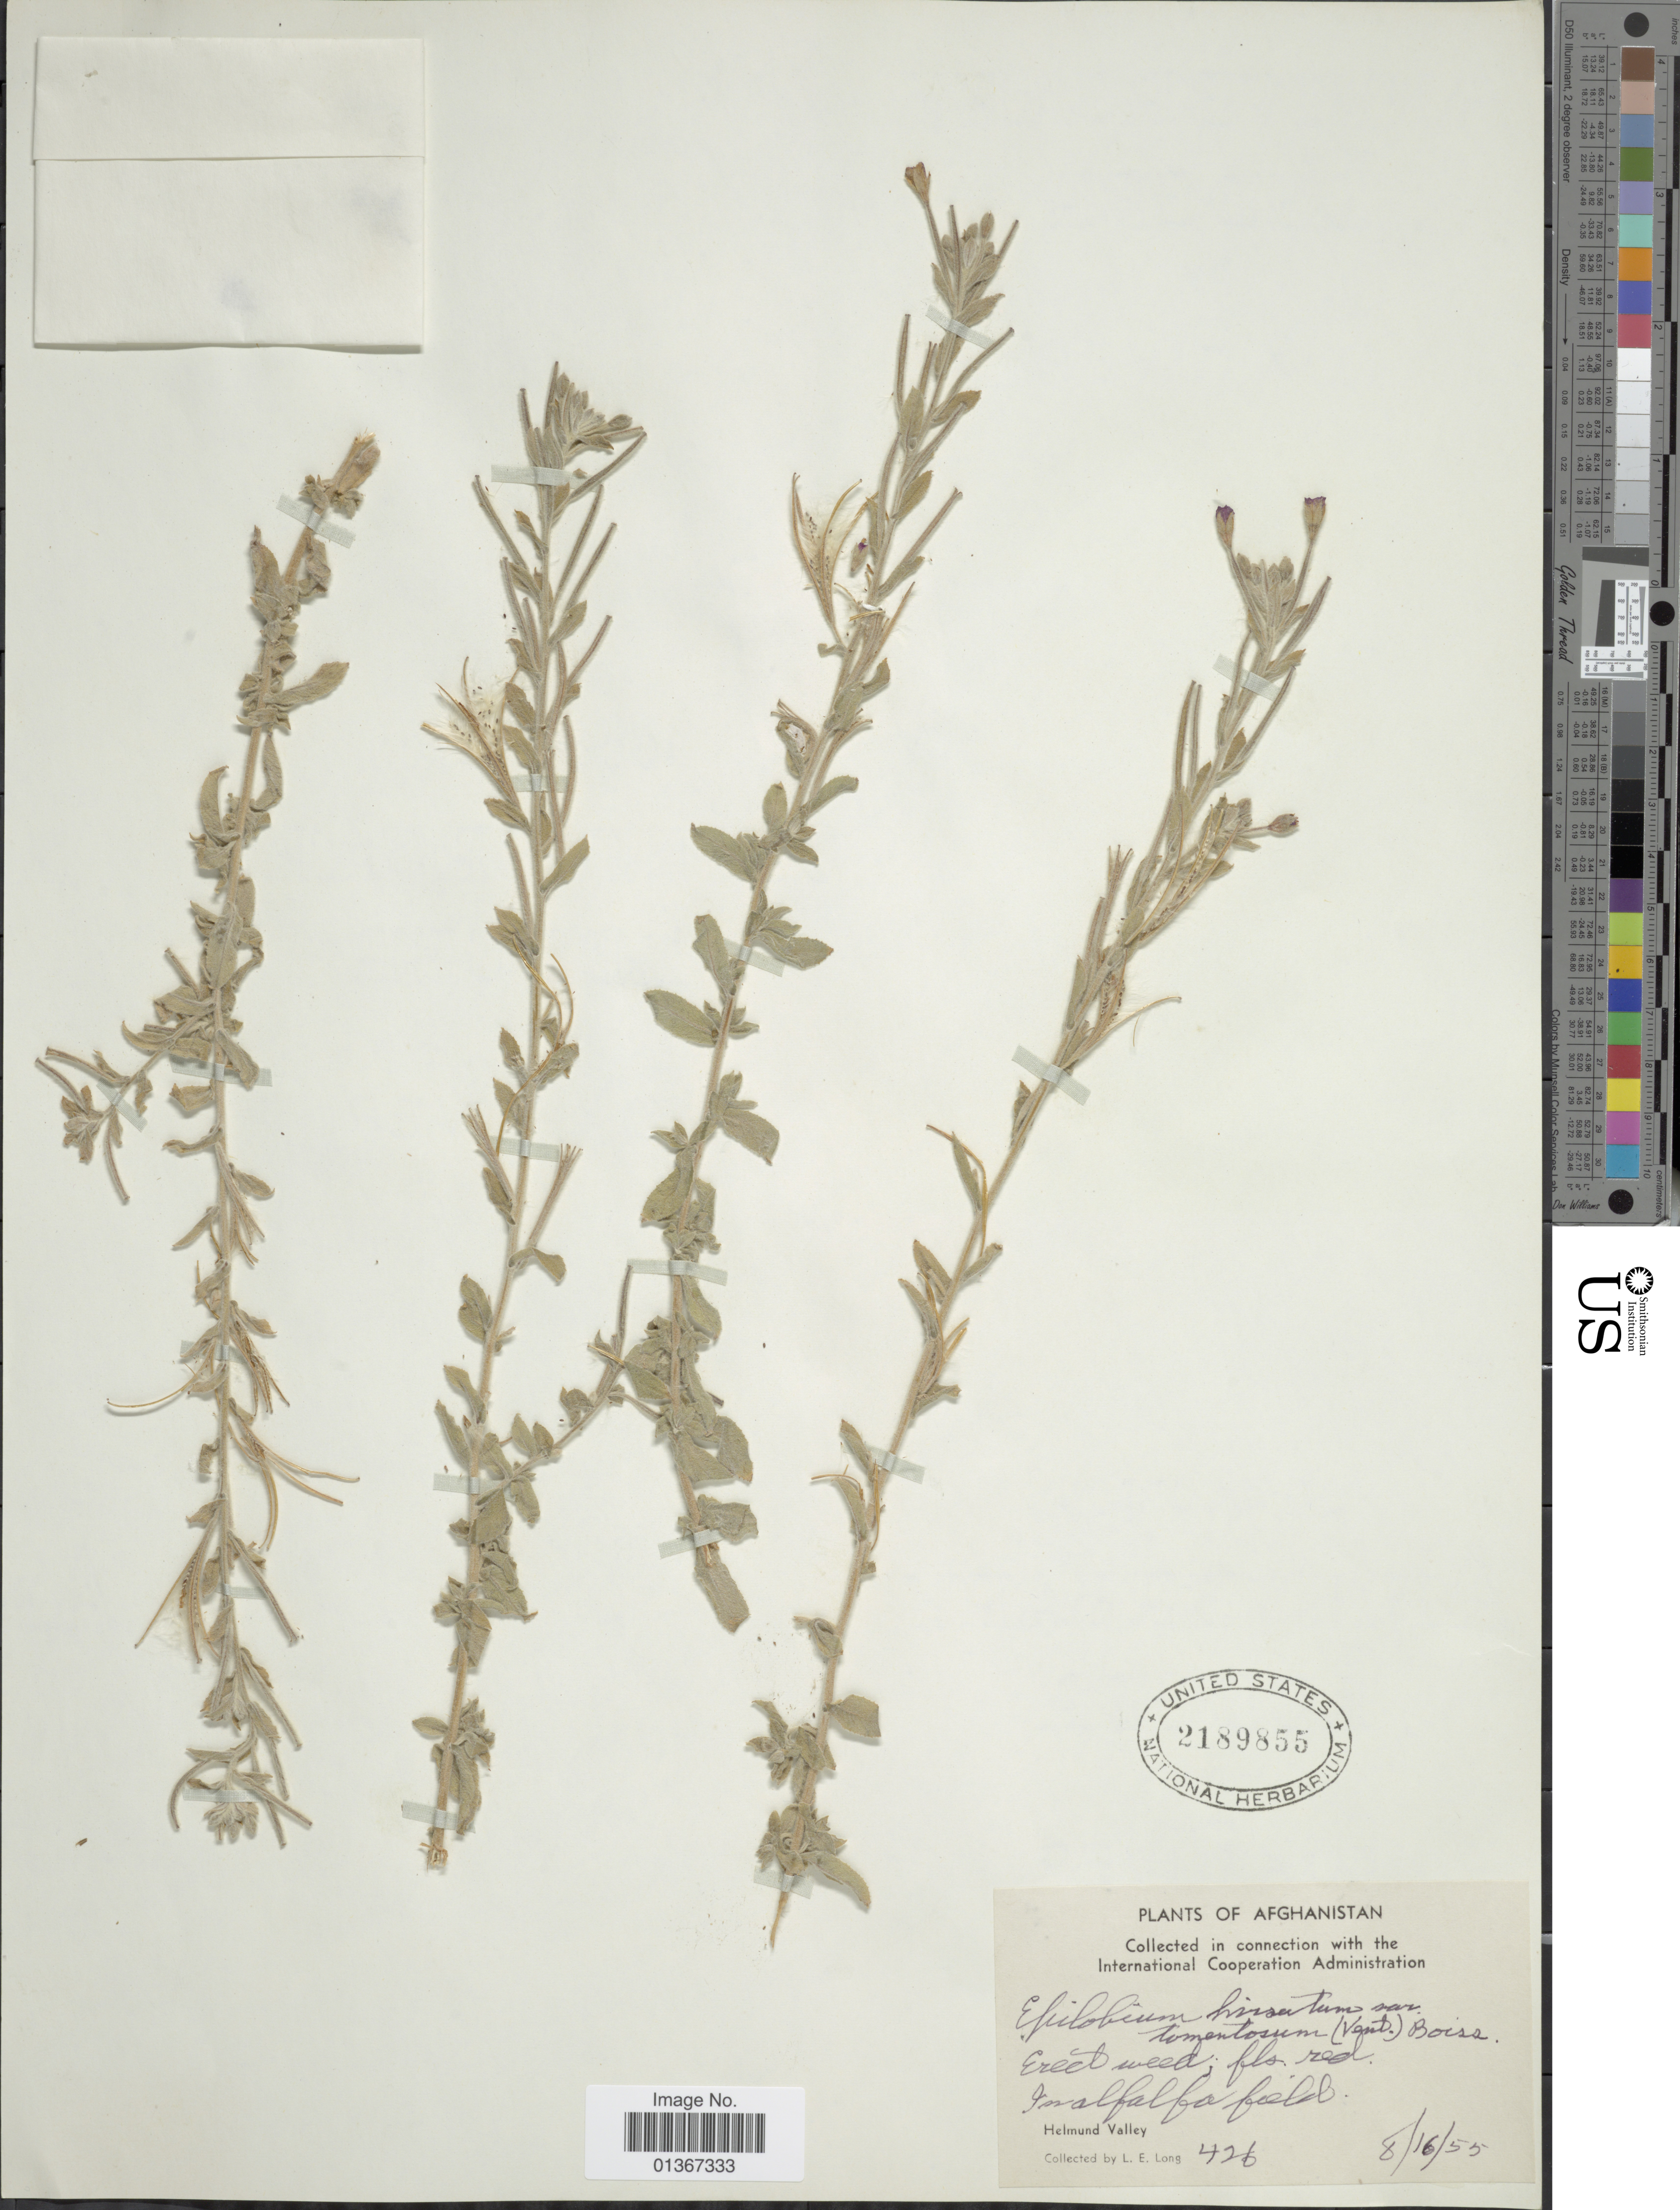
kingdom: Plantae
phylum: Tracheophyta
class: Magnoliopsida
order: Myrtales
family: Onagraceae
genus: Epilobium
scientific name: Epilobium hirsutum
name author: L.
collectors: L. E. Long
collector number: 426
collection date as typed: Transcribed d/m/y: 16/8/55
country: Afghanistan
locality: Helmund Valley.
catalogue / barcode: US 2189855